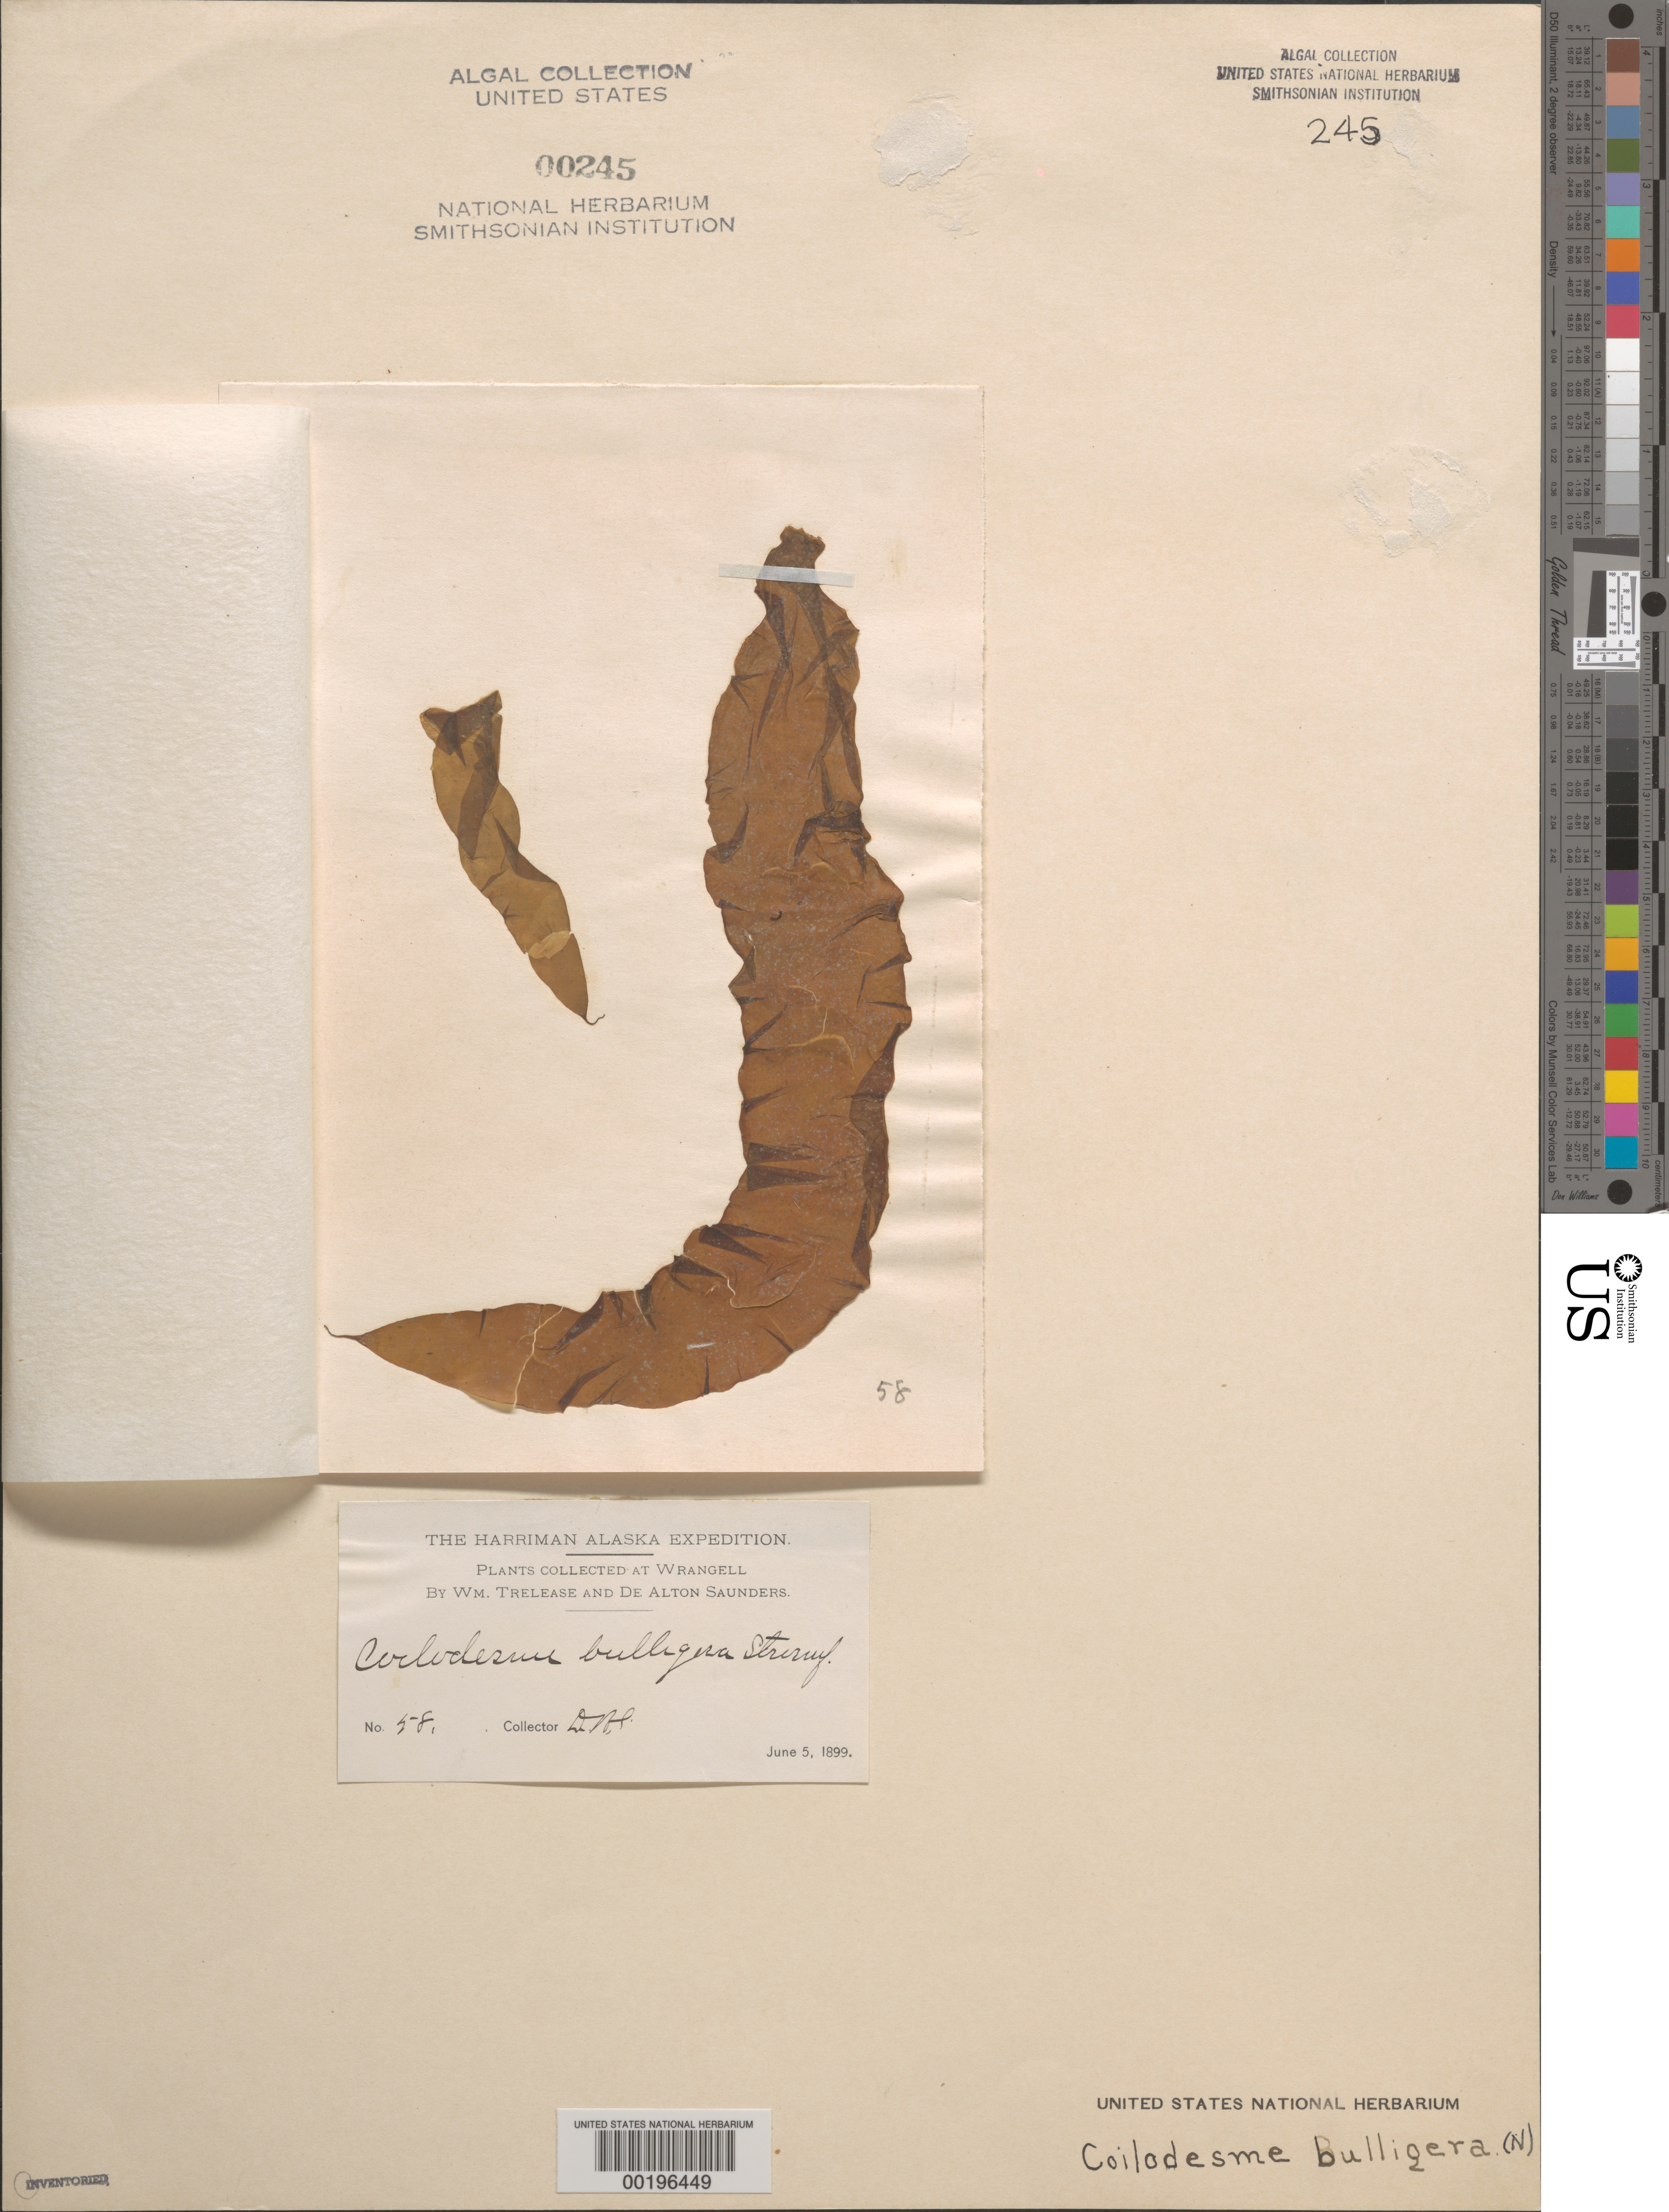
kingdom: Chromista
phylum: Ochrophyta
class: Phaeophyceae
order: Ectocarpales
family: Chordariaceae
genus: Coilodesme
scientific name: Coilodesme bulligera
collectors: D. Saunders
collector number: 58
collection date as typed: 05 Jun 1899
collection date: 1899-06-05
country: United States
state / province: Alaska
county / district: Wrangell-Petersburg Division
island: Wrangell Island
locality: Wrangell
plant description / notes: Harriman Alaska Expedition, 1899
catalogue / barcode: US 245